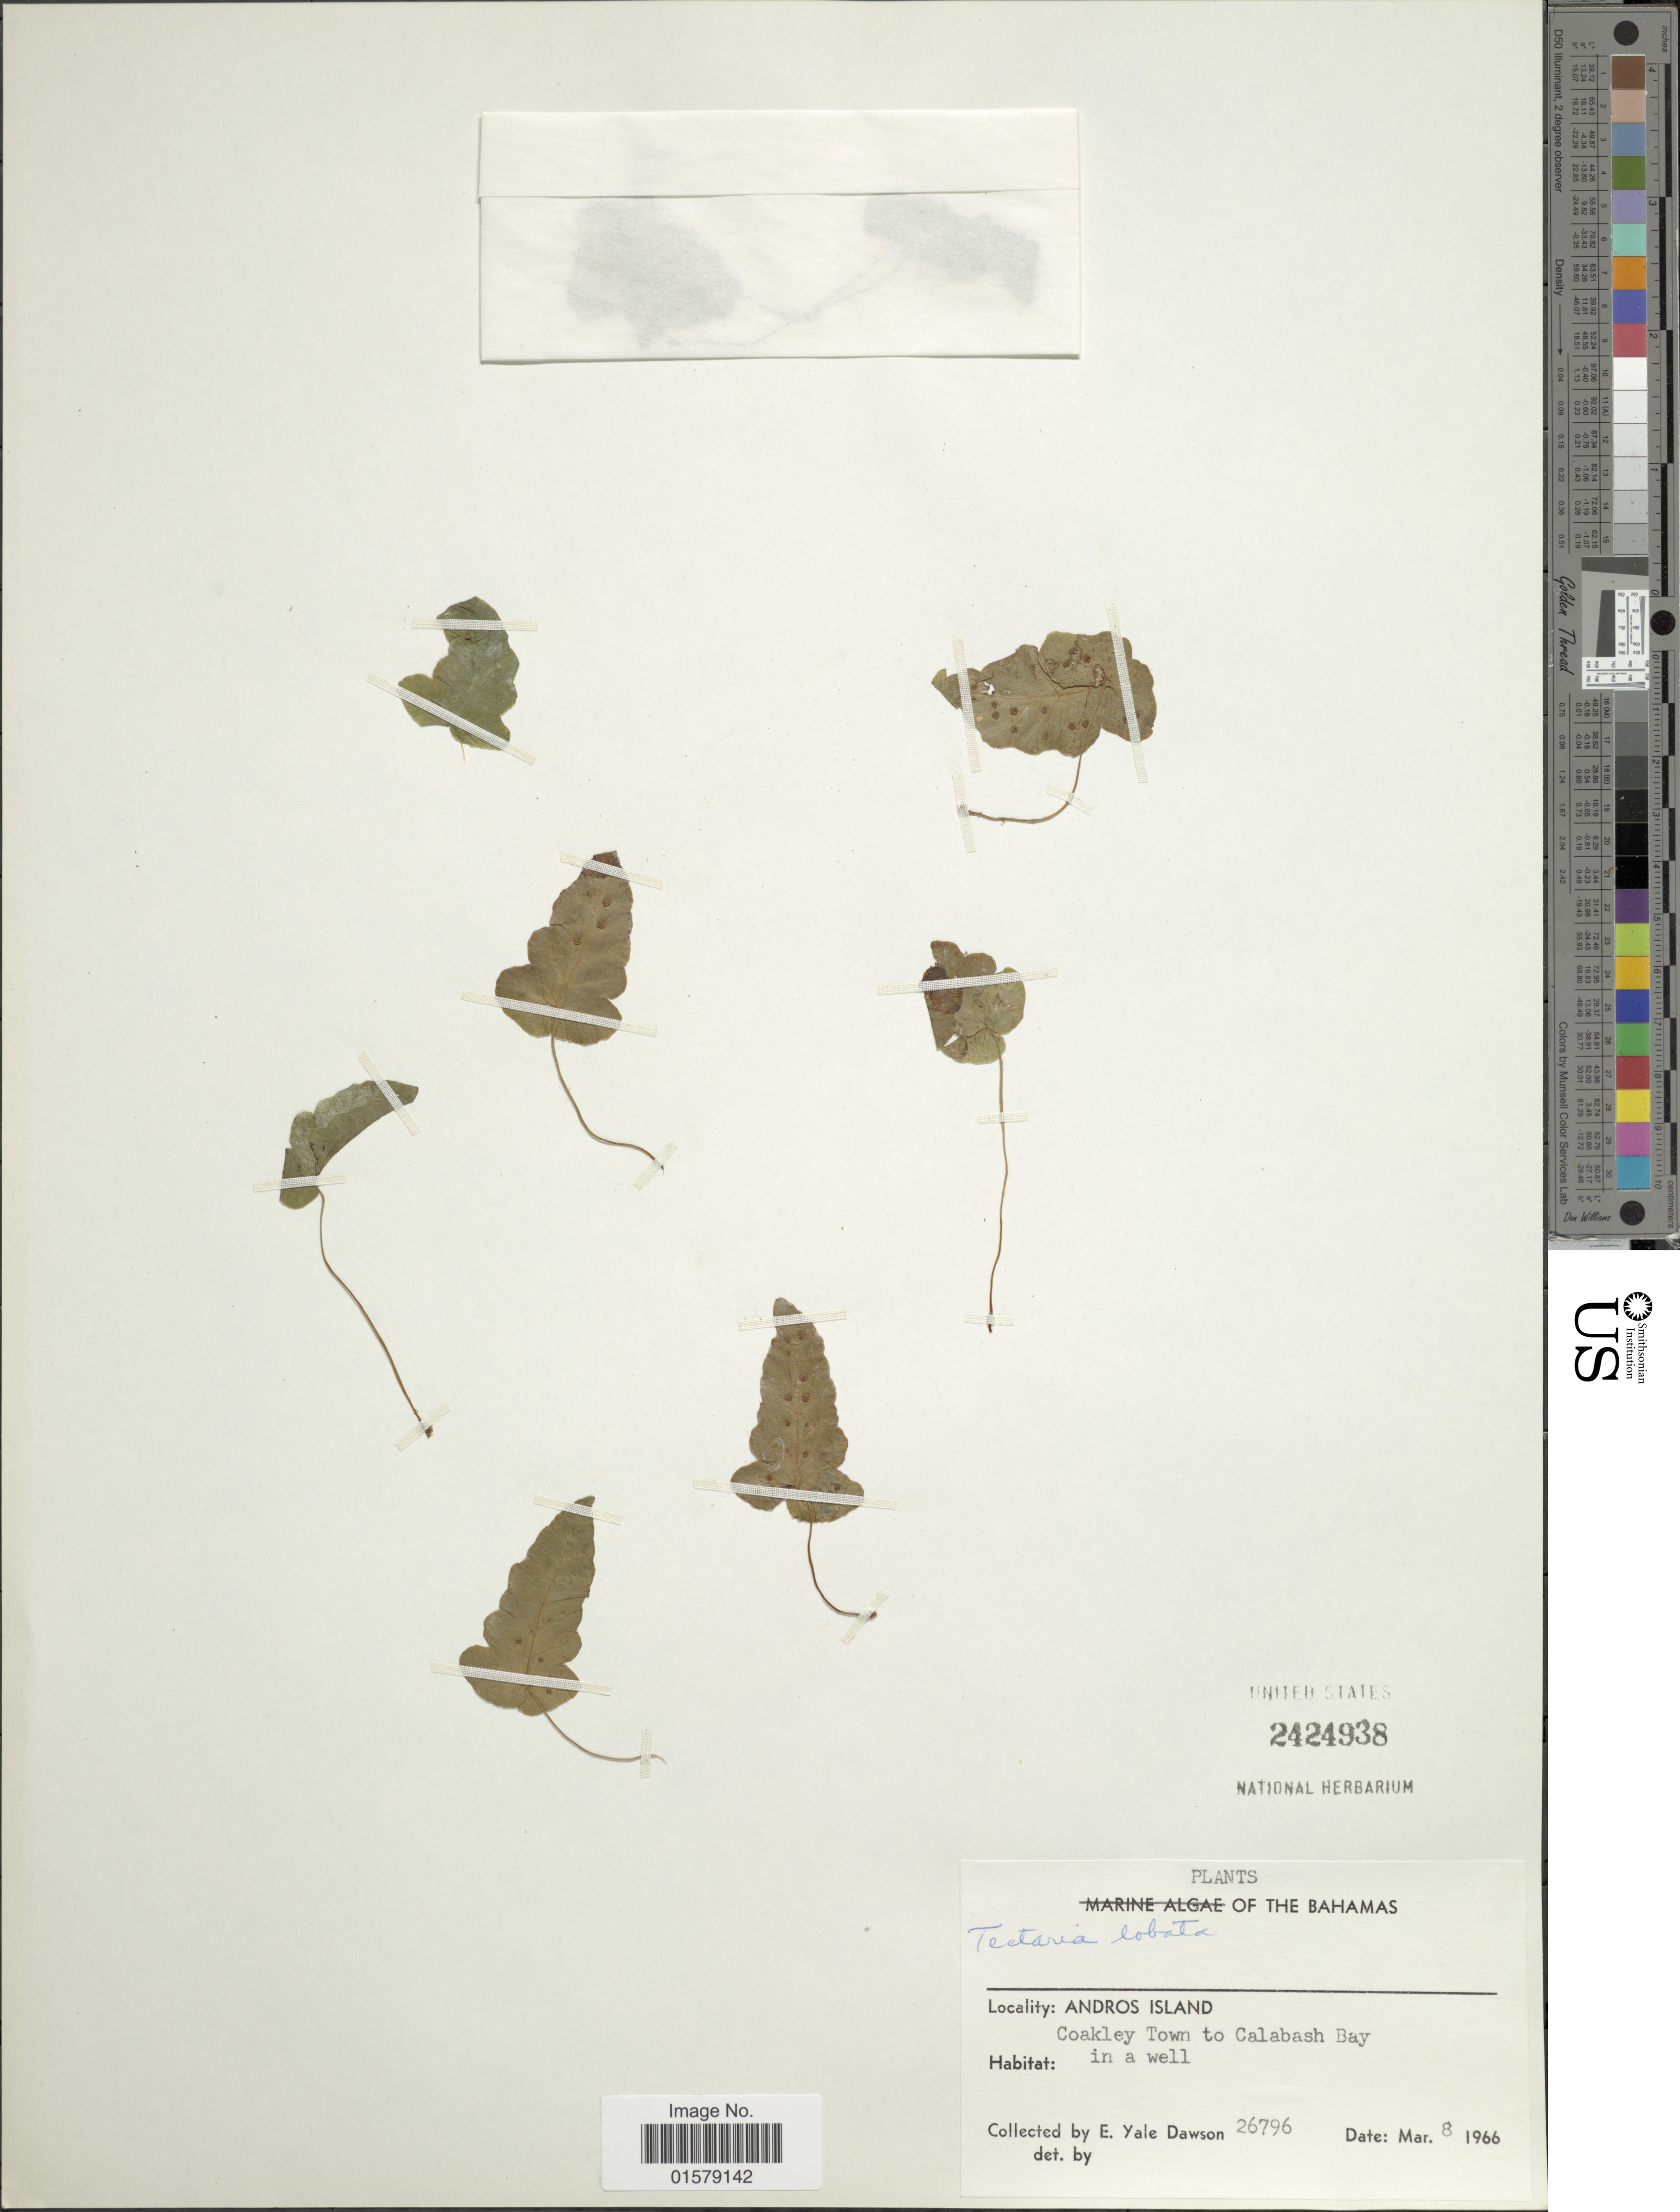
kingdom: Plantae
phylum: Tracheophyta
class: Polypodiopsida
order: Polypodiales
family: Tectariaceae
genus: Tectaria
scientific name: Tectaria fimbriata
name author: (Willd.) Lourteig & Proctor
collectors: N. Yensen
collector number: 26796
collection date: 1966-03-08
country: Bahamas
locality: Andros Island, Coakley Town to Calabash Bay, in a well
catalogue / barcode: US 2424938